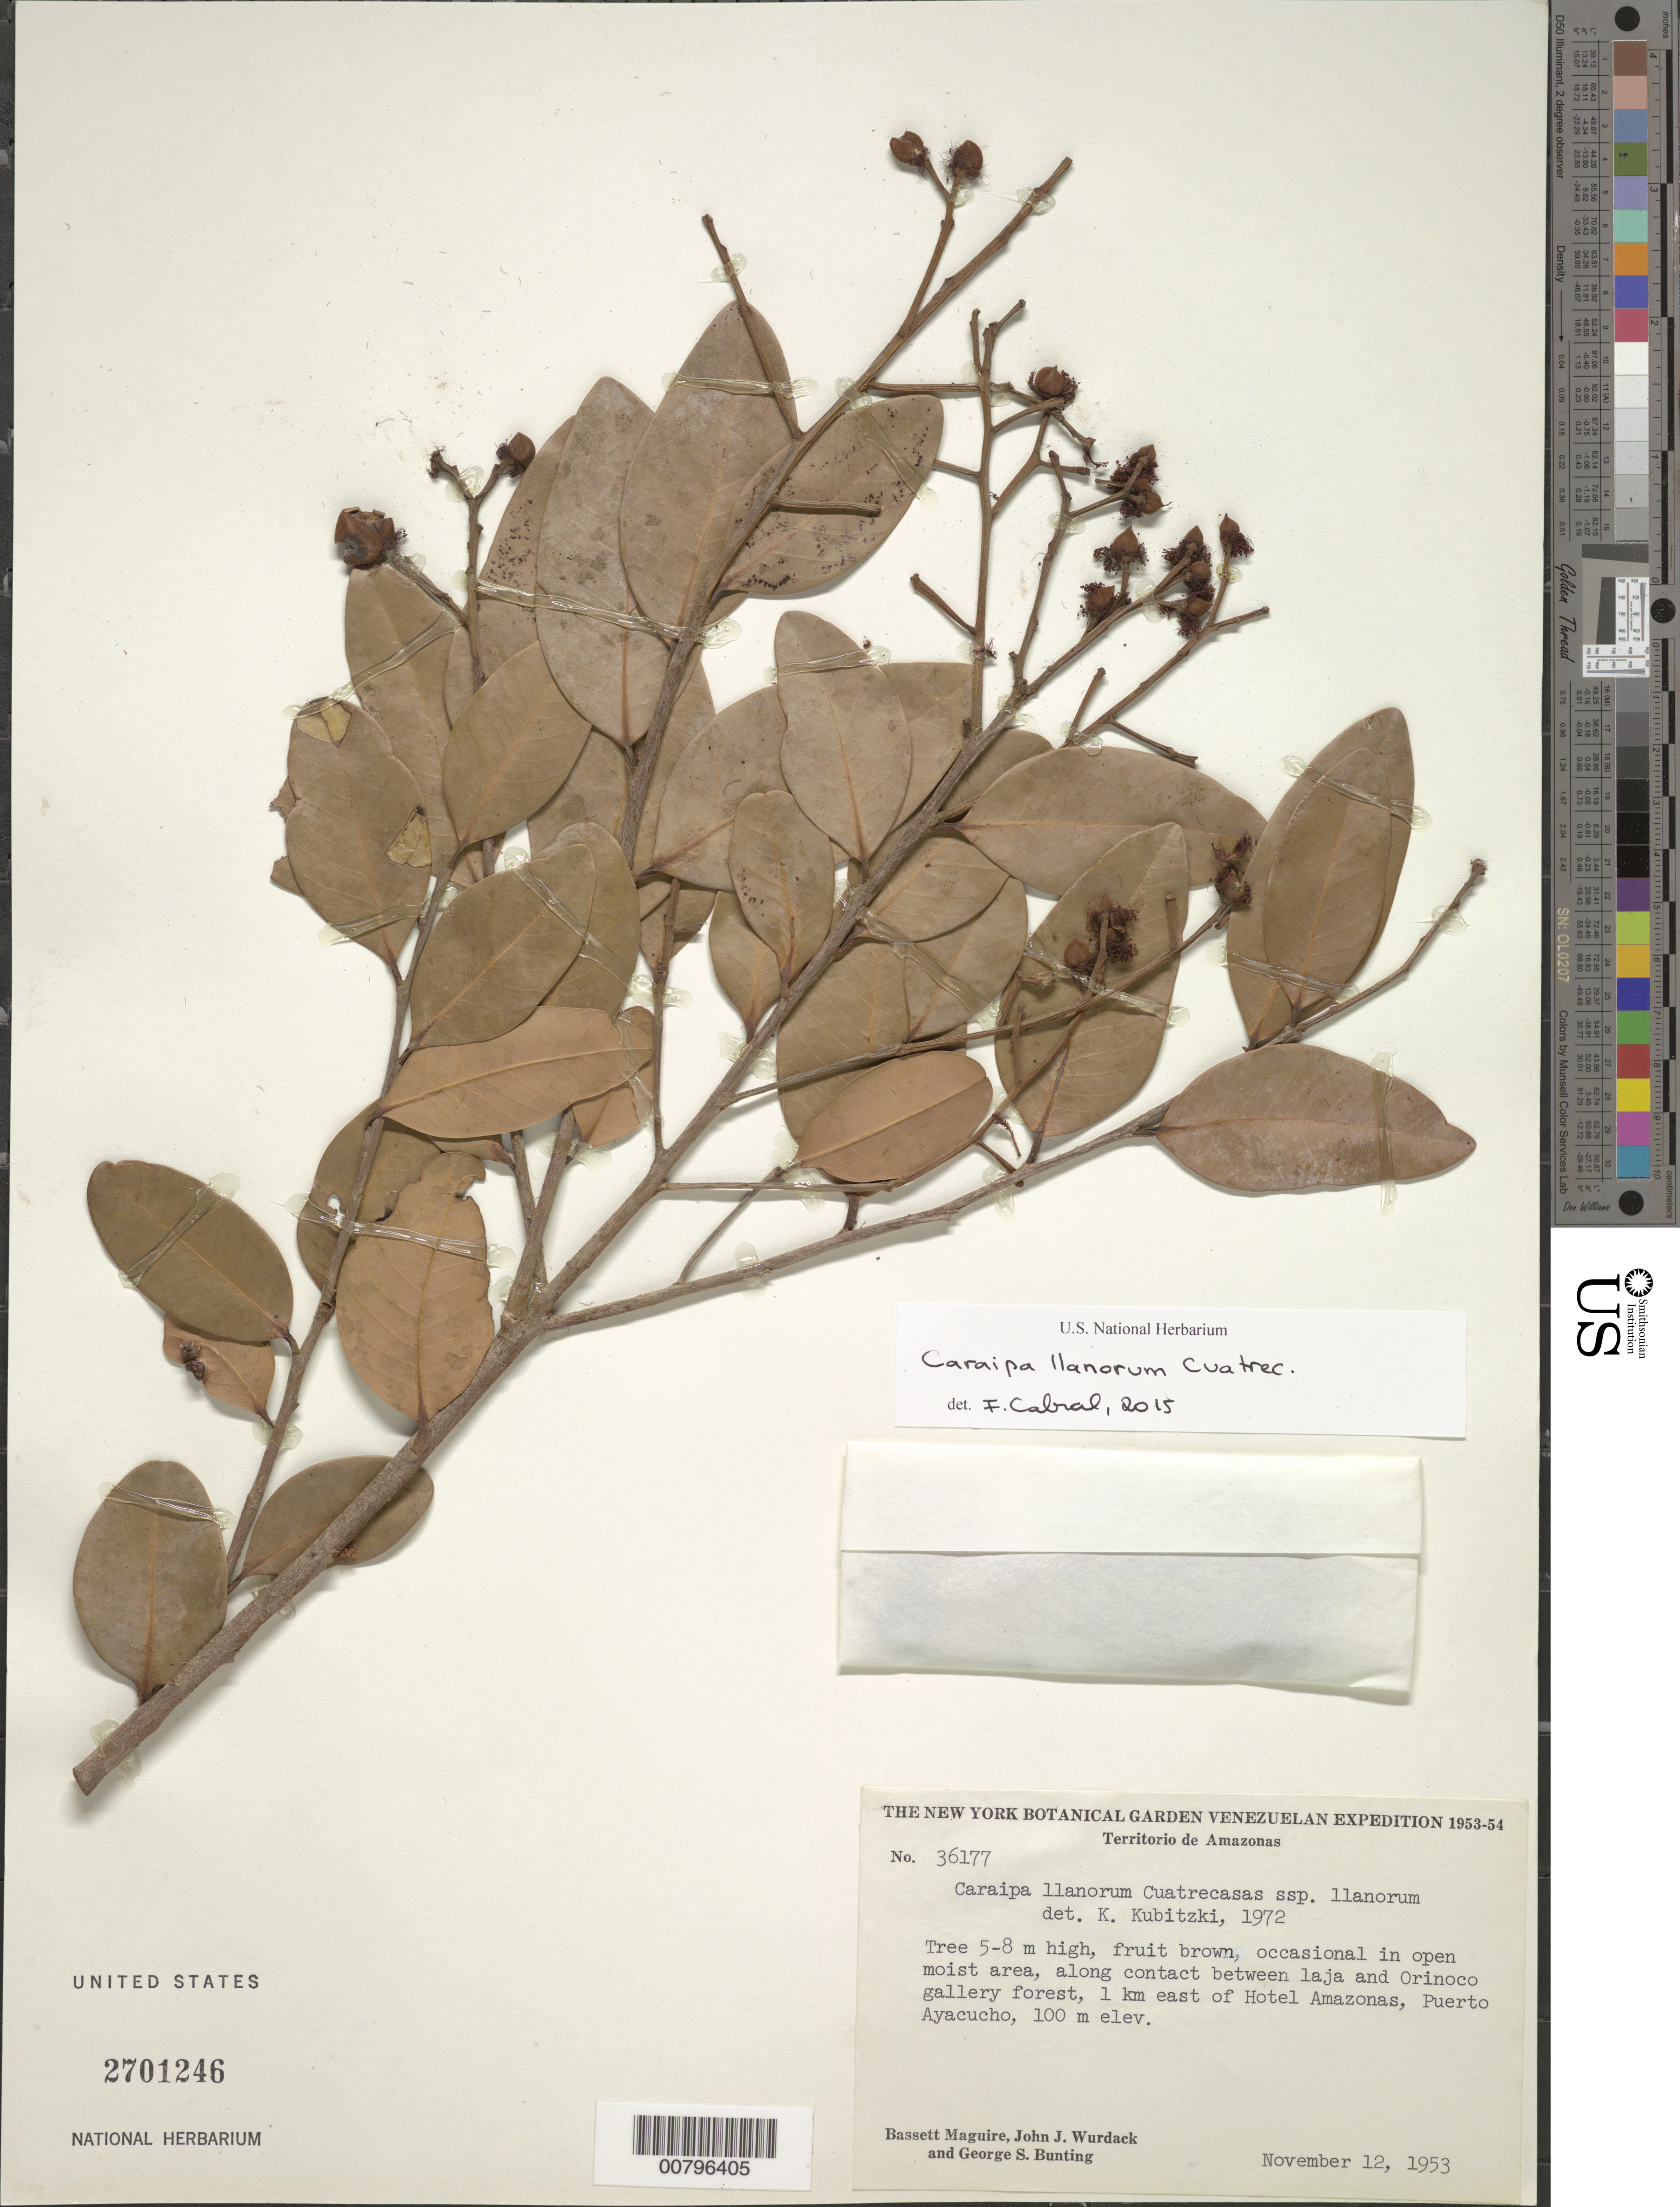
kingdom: Plantae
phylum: Tracheophyta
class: Magnoliopsida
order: Malpighiales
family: Calophyllaceae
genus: Caraipa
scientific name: Caraipa llanorum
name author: Cuatrec.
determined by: Cabral, F. N.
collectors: B. Maguire, J. J. Wurdack & G. S. Bunting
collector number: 36177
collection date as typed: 12-Nov-53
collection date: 1953-11-12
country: Venezuela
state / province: Amazonas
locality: Orinoco R., Puerto Ayacucho, 1 km E of Hotel Amazonas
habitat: Open moist area, along contact betw laja and river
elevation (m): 100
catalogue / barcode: US 2701246